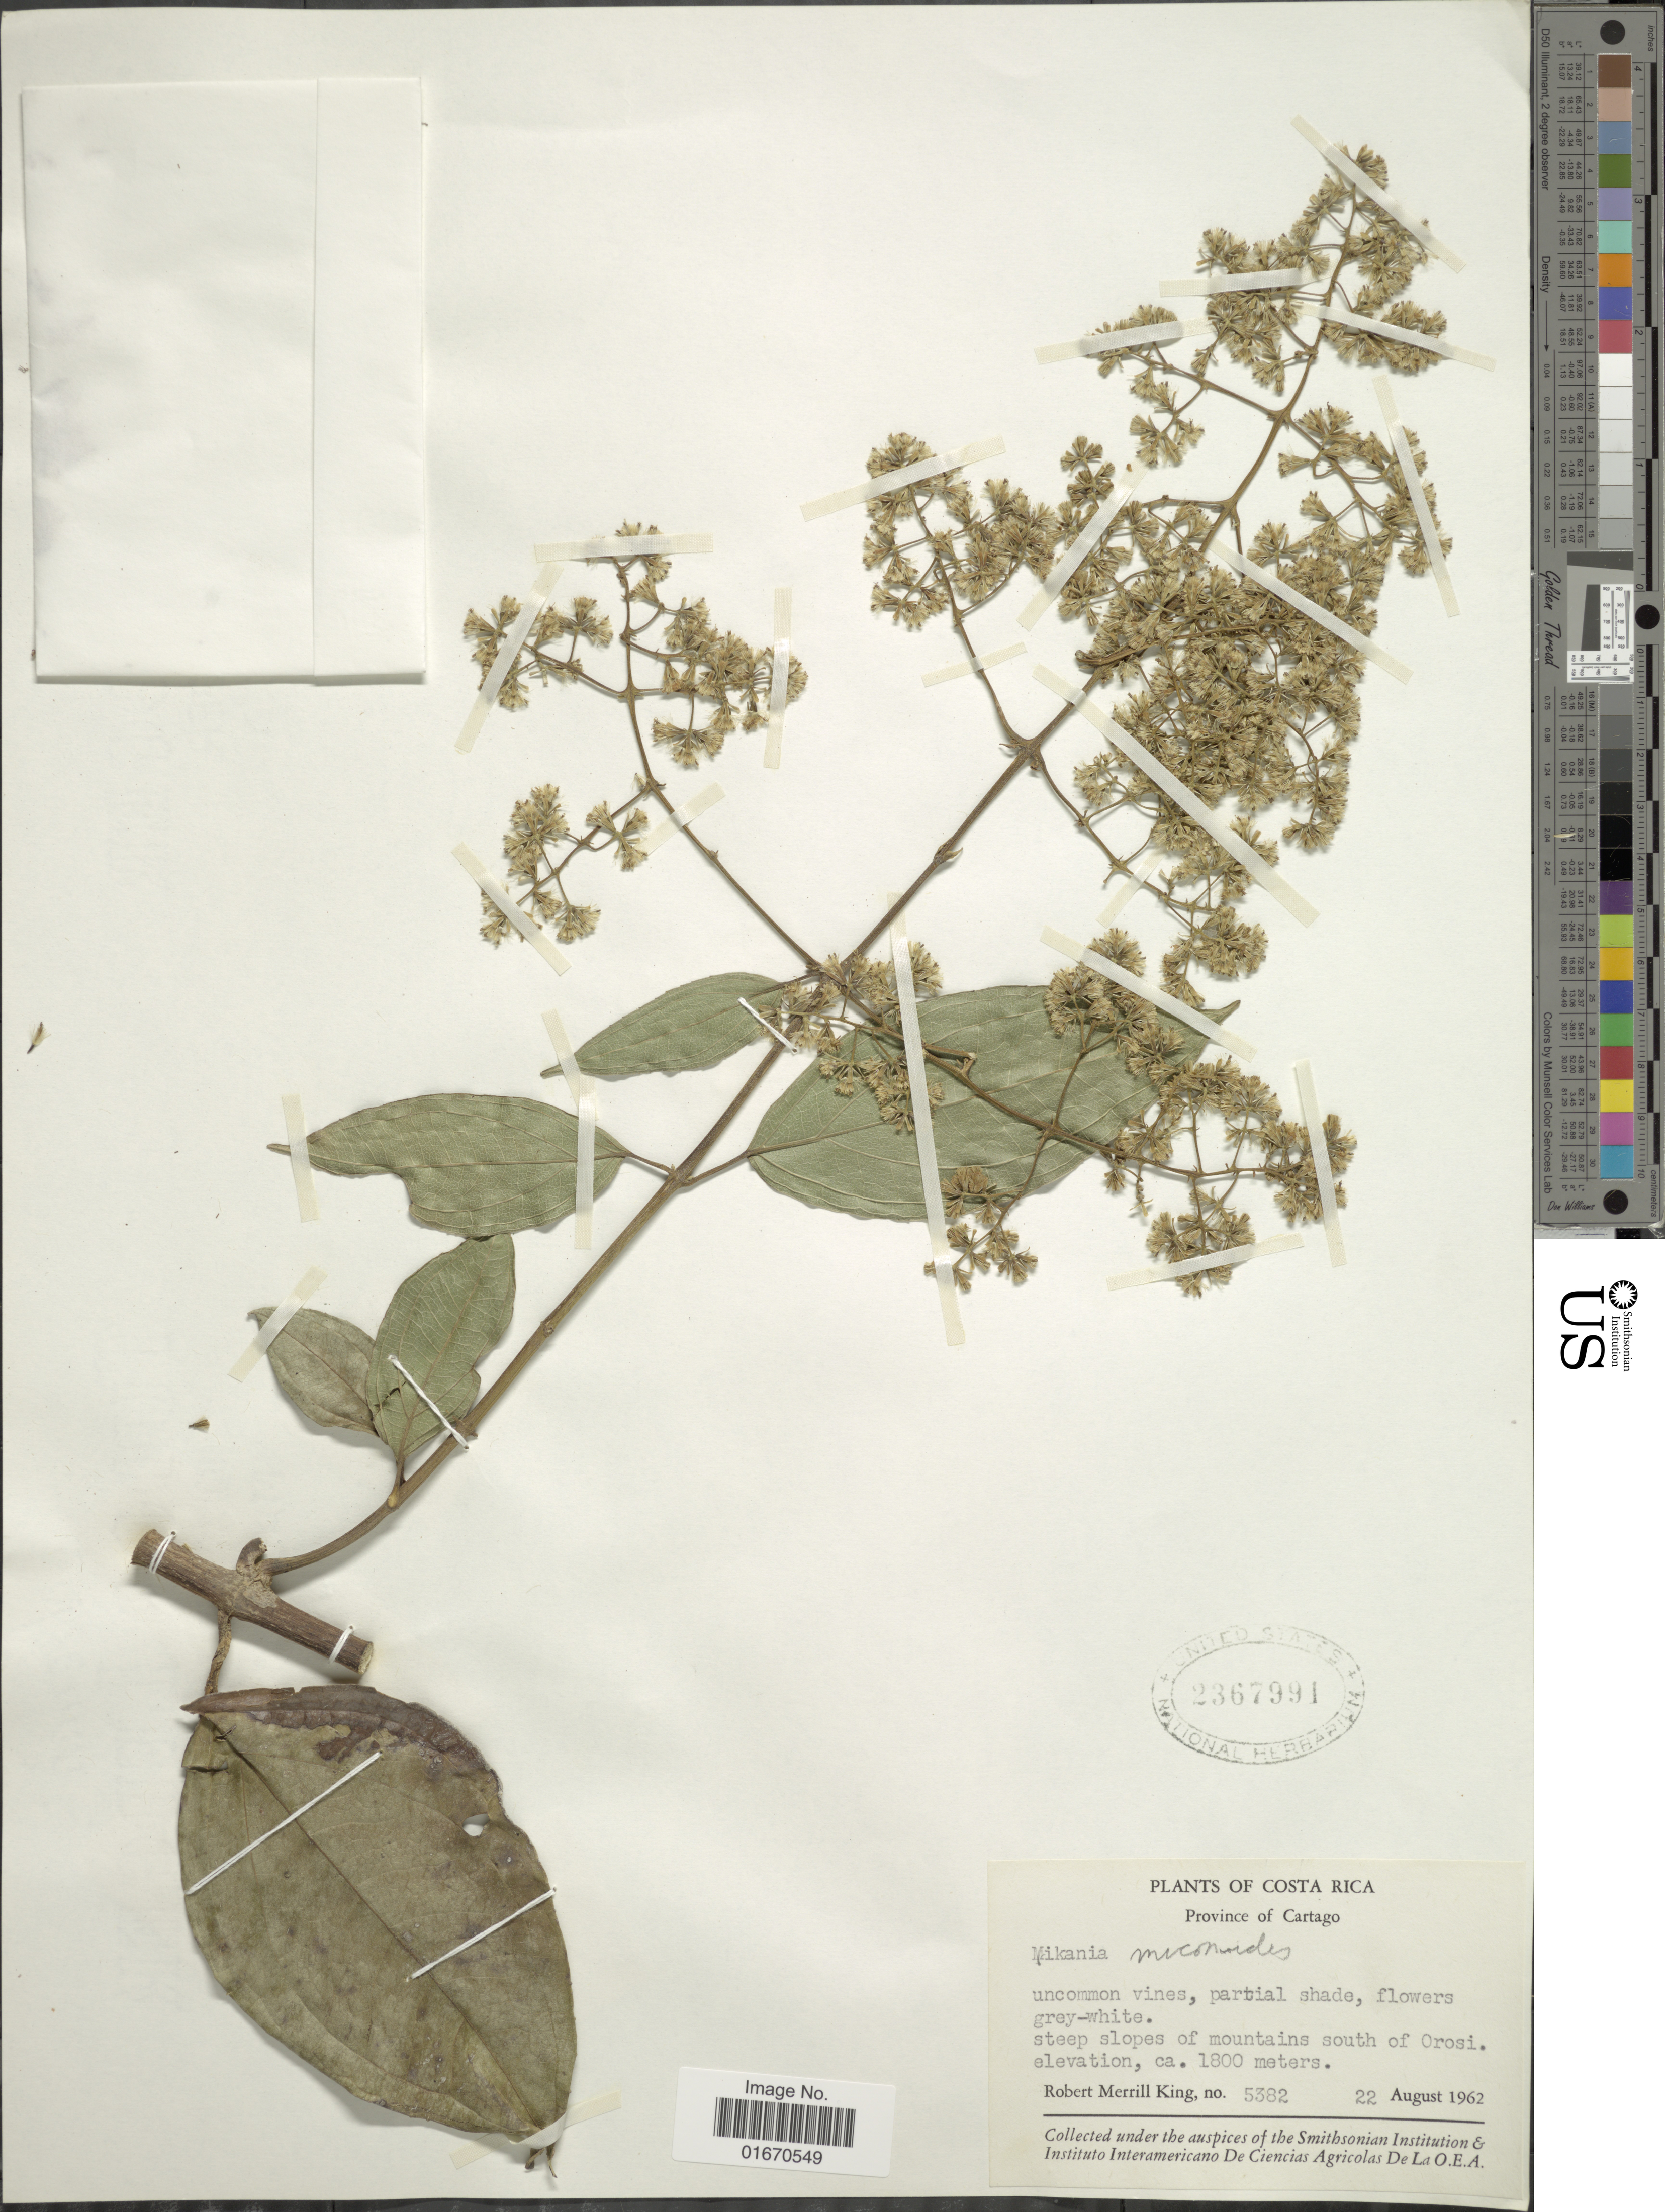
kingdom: Plantae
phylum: Tracheophyta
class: Magnoliopsida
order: Asterales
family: Asteraceae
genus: Mikania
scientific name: Mikania miconioides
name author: B.L. Rob.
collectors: R. M. King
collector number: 5382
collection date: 1962-08-22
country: Costa Rica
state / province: Cartago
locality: Steep slopes of mountains south of Orosi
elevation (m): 1800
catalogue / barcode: US 2367991